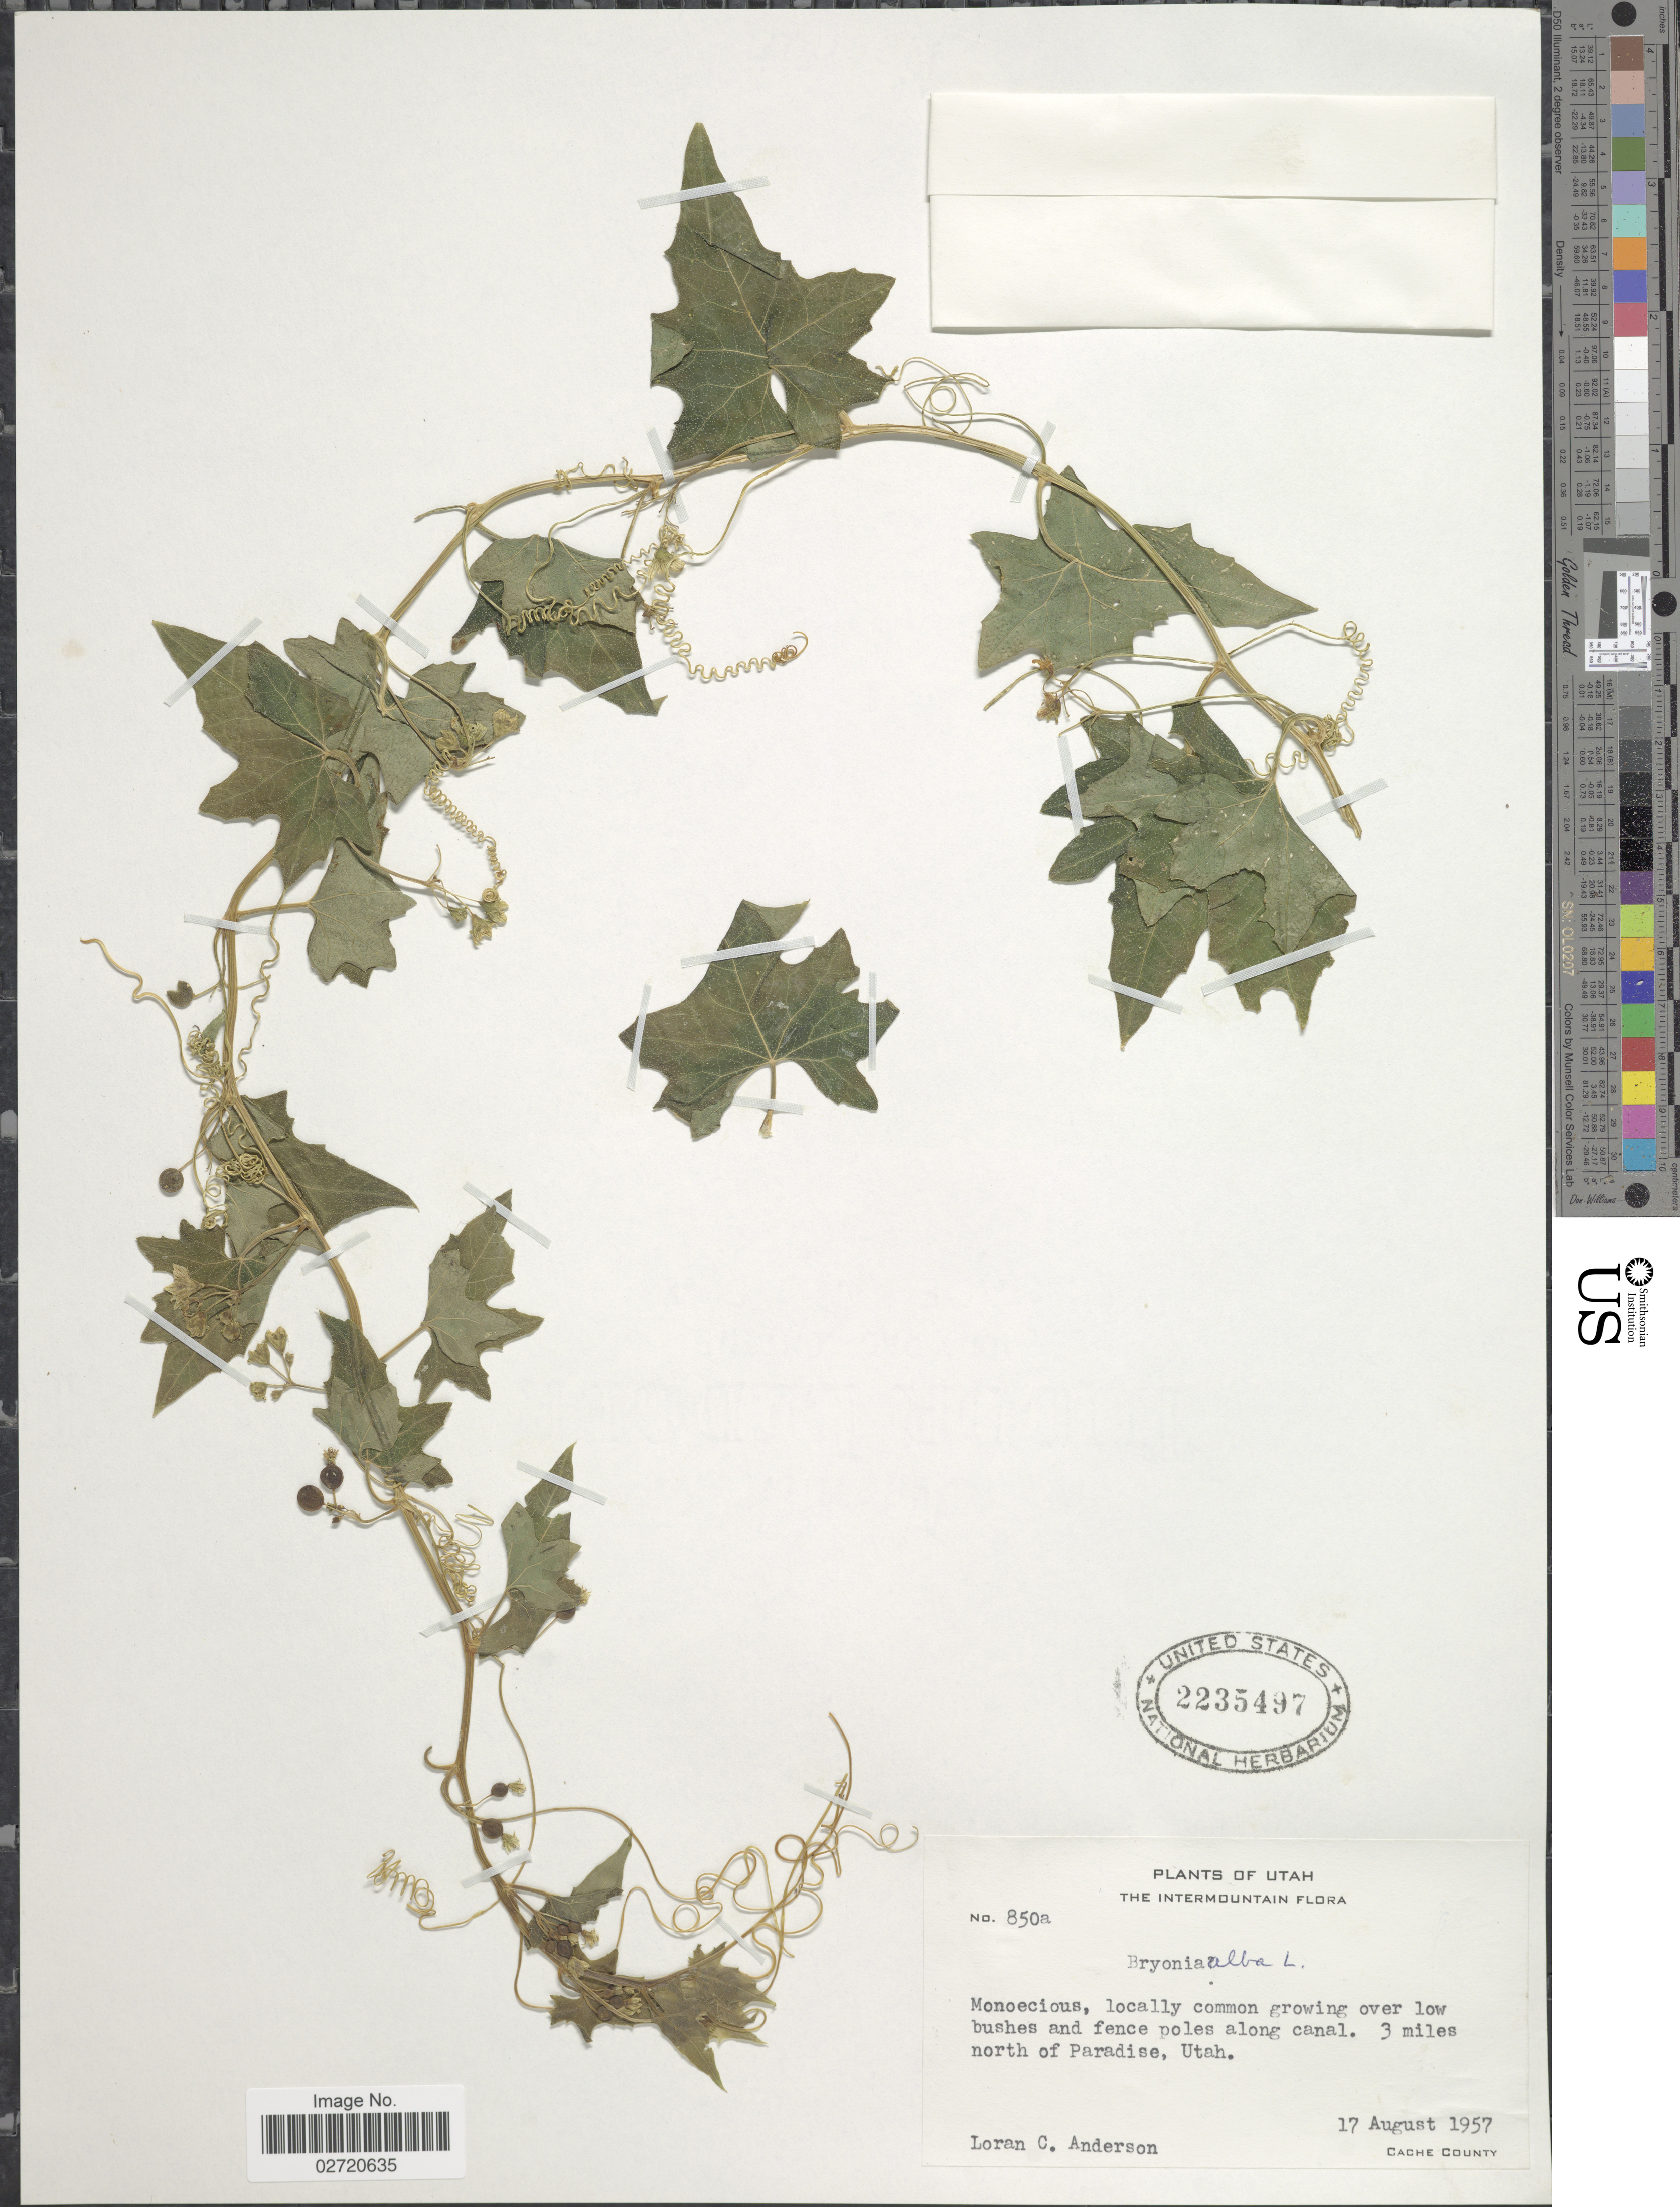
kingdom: Plantae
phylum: Tracheophyta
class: Magnoliopsida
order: Cucurbitales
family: Cucurbitaceae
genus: Bryonia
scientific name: Bryonia alba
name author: L.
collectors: L. C. Anderson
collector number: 850A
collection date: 1957-08-17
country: United States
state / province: Utah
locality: Intermountain. 3 miles north of Paradise. Cache County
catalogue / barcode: US 2235497